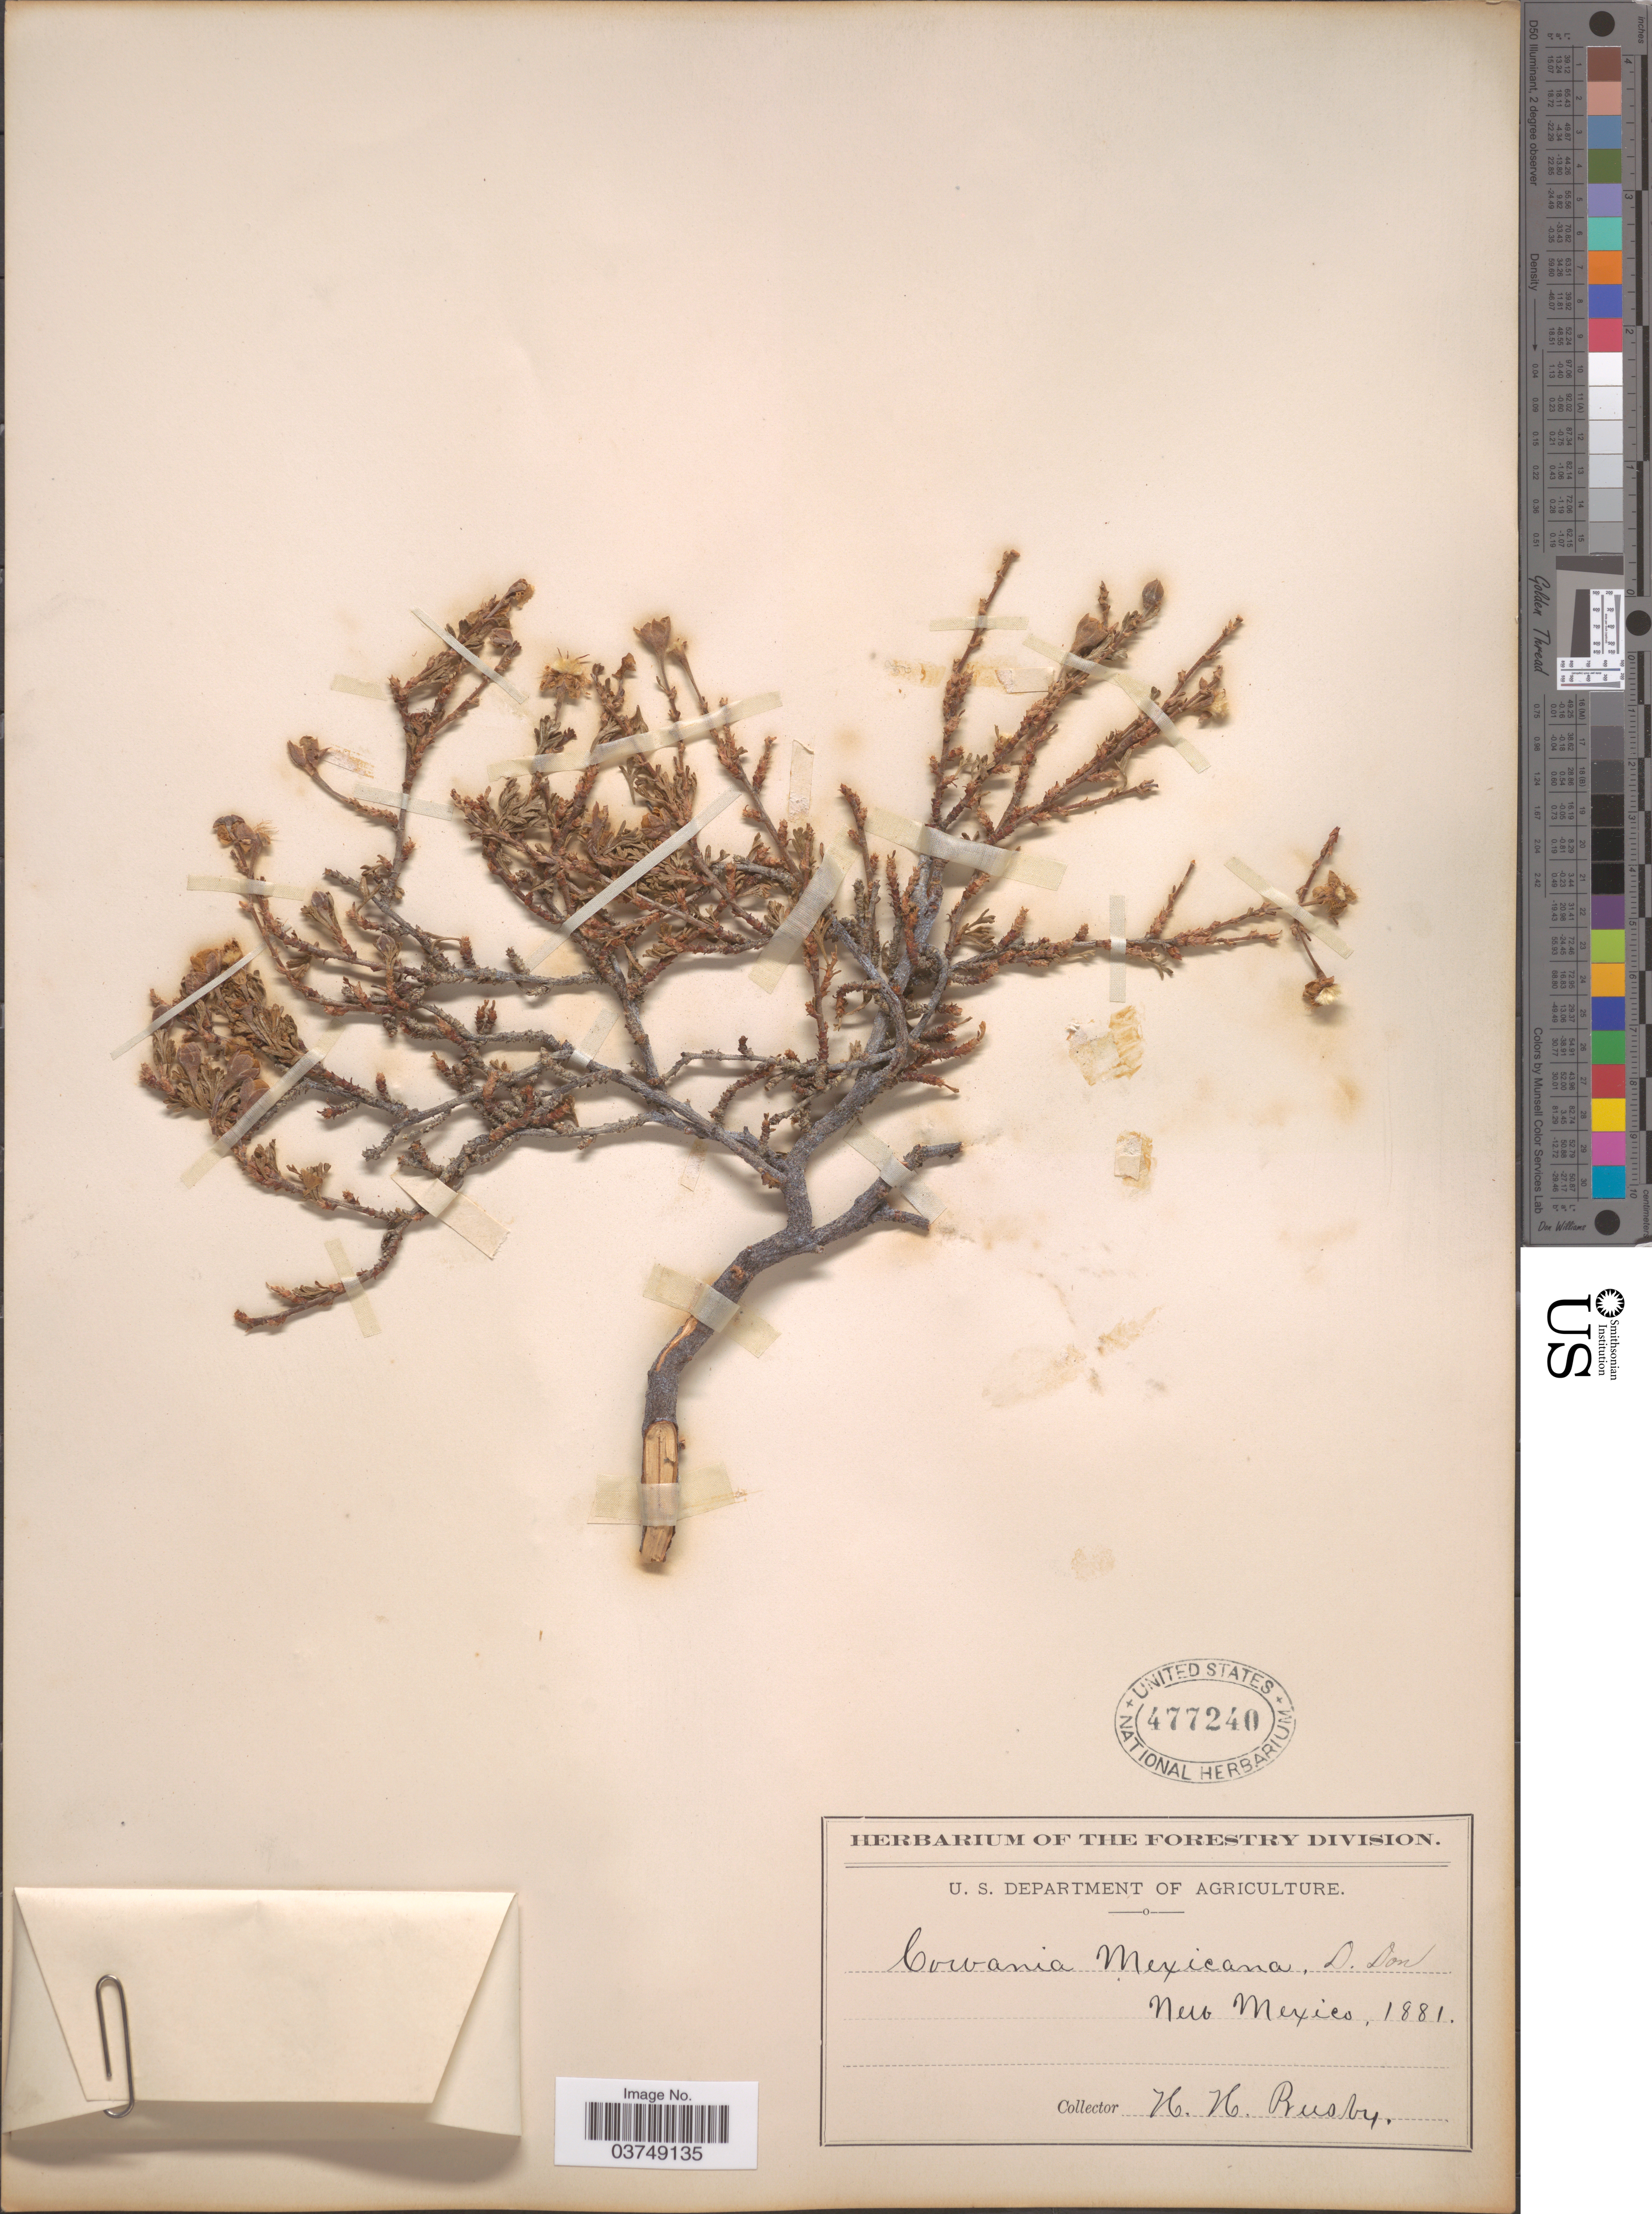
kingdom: Plantae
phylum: Tracheophyta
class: Magnoliopsida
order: Rosales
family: Rosaceae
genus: Purshia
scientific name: Purshia stansburyana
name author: (Torr.) Henrickson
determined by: Strong, Mark T., (BOT), Smithsonian Institution - National Museum of Natural History (UNITED STATES)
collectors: H. H. Rusby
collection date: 1881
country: United States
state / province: New Mexico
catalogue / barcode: US 477240